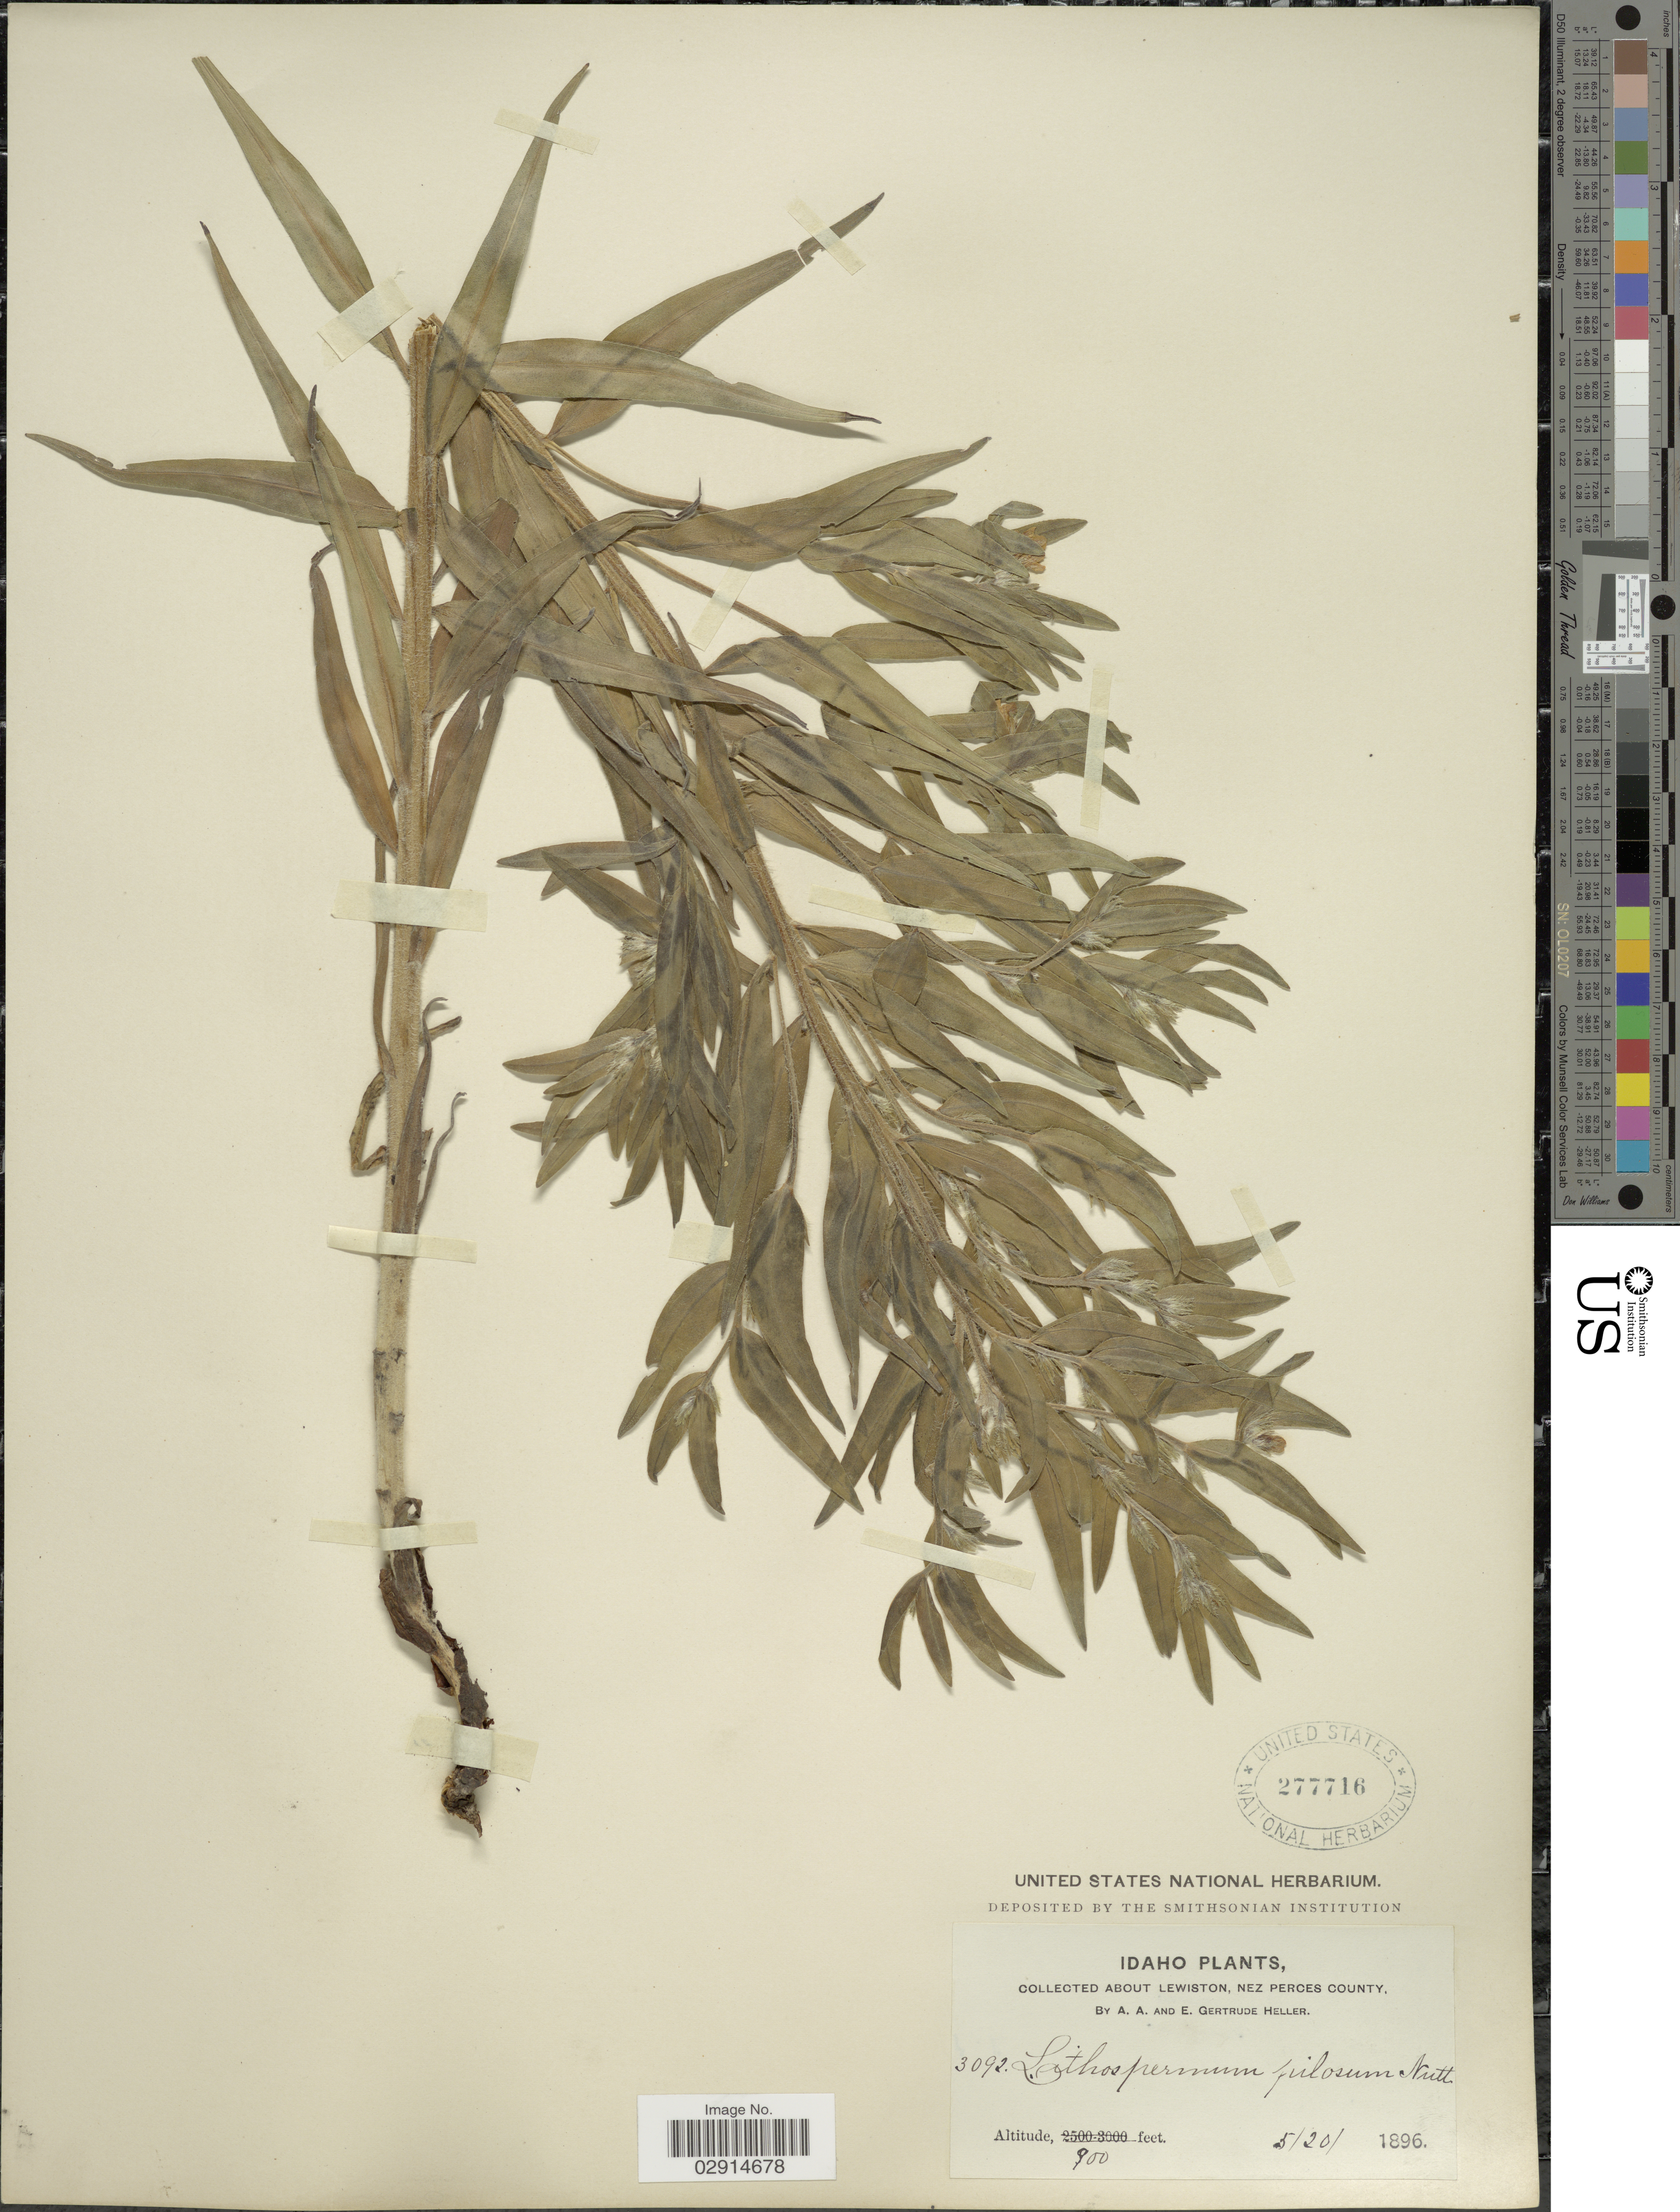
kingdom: Plantae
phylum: Tracheophyta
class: Magnoliopsida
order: Boraginales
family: Boraginaceae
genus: Lithospermum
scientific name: Lithospermum ruderale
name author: Douglas ex Lehm.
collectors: A. A. Heller & E. Gertrude Heller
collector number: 3092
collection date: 1896-05-20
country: United States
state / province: Idaho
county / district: Nez Perce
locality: About Lewiston.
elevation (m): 900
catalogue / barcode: US 277716